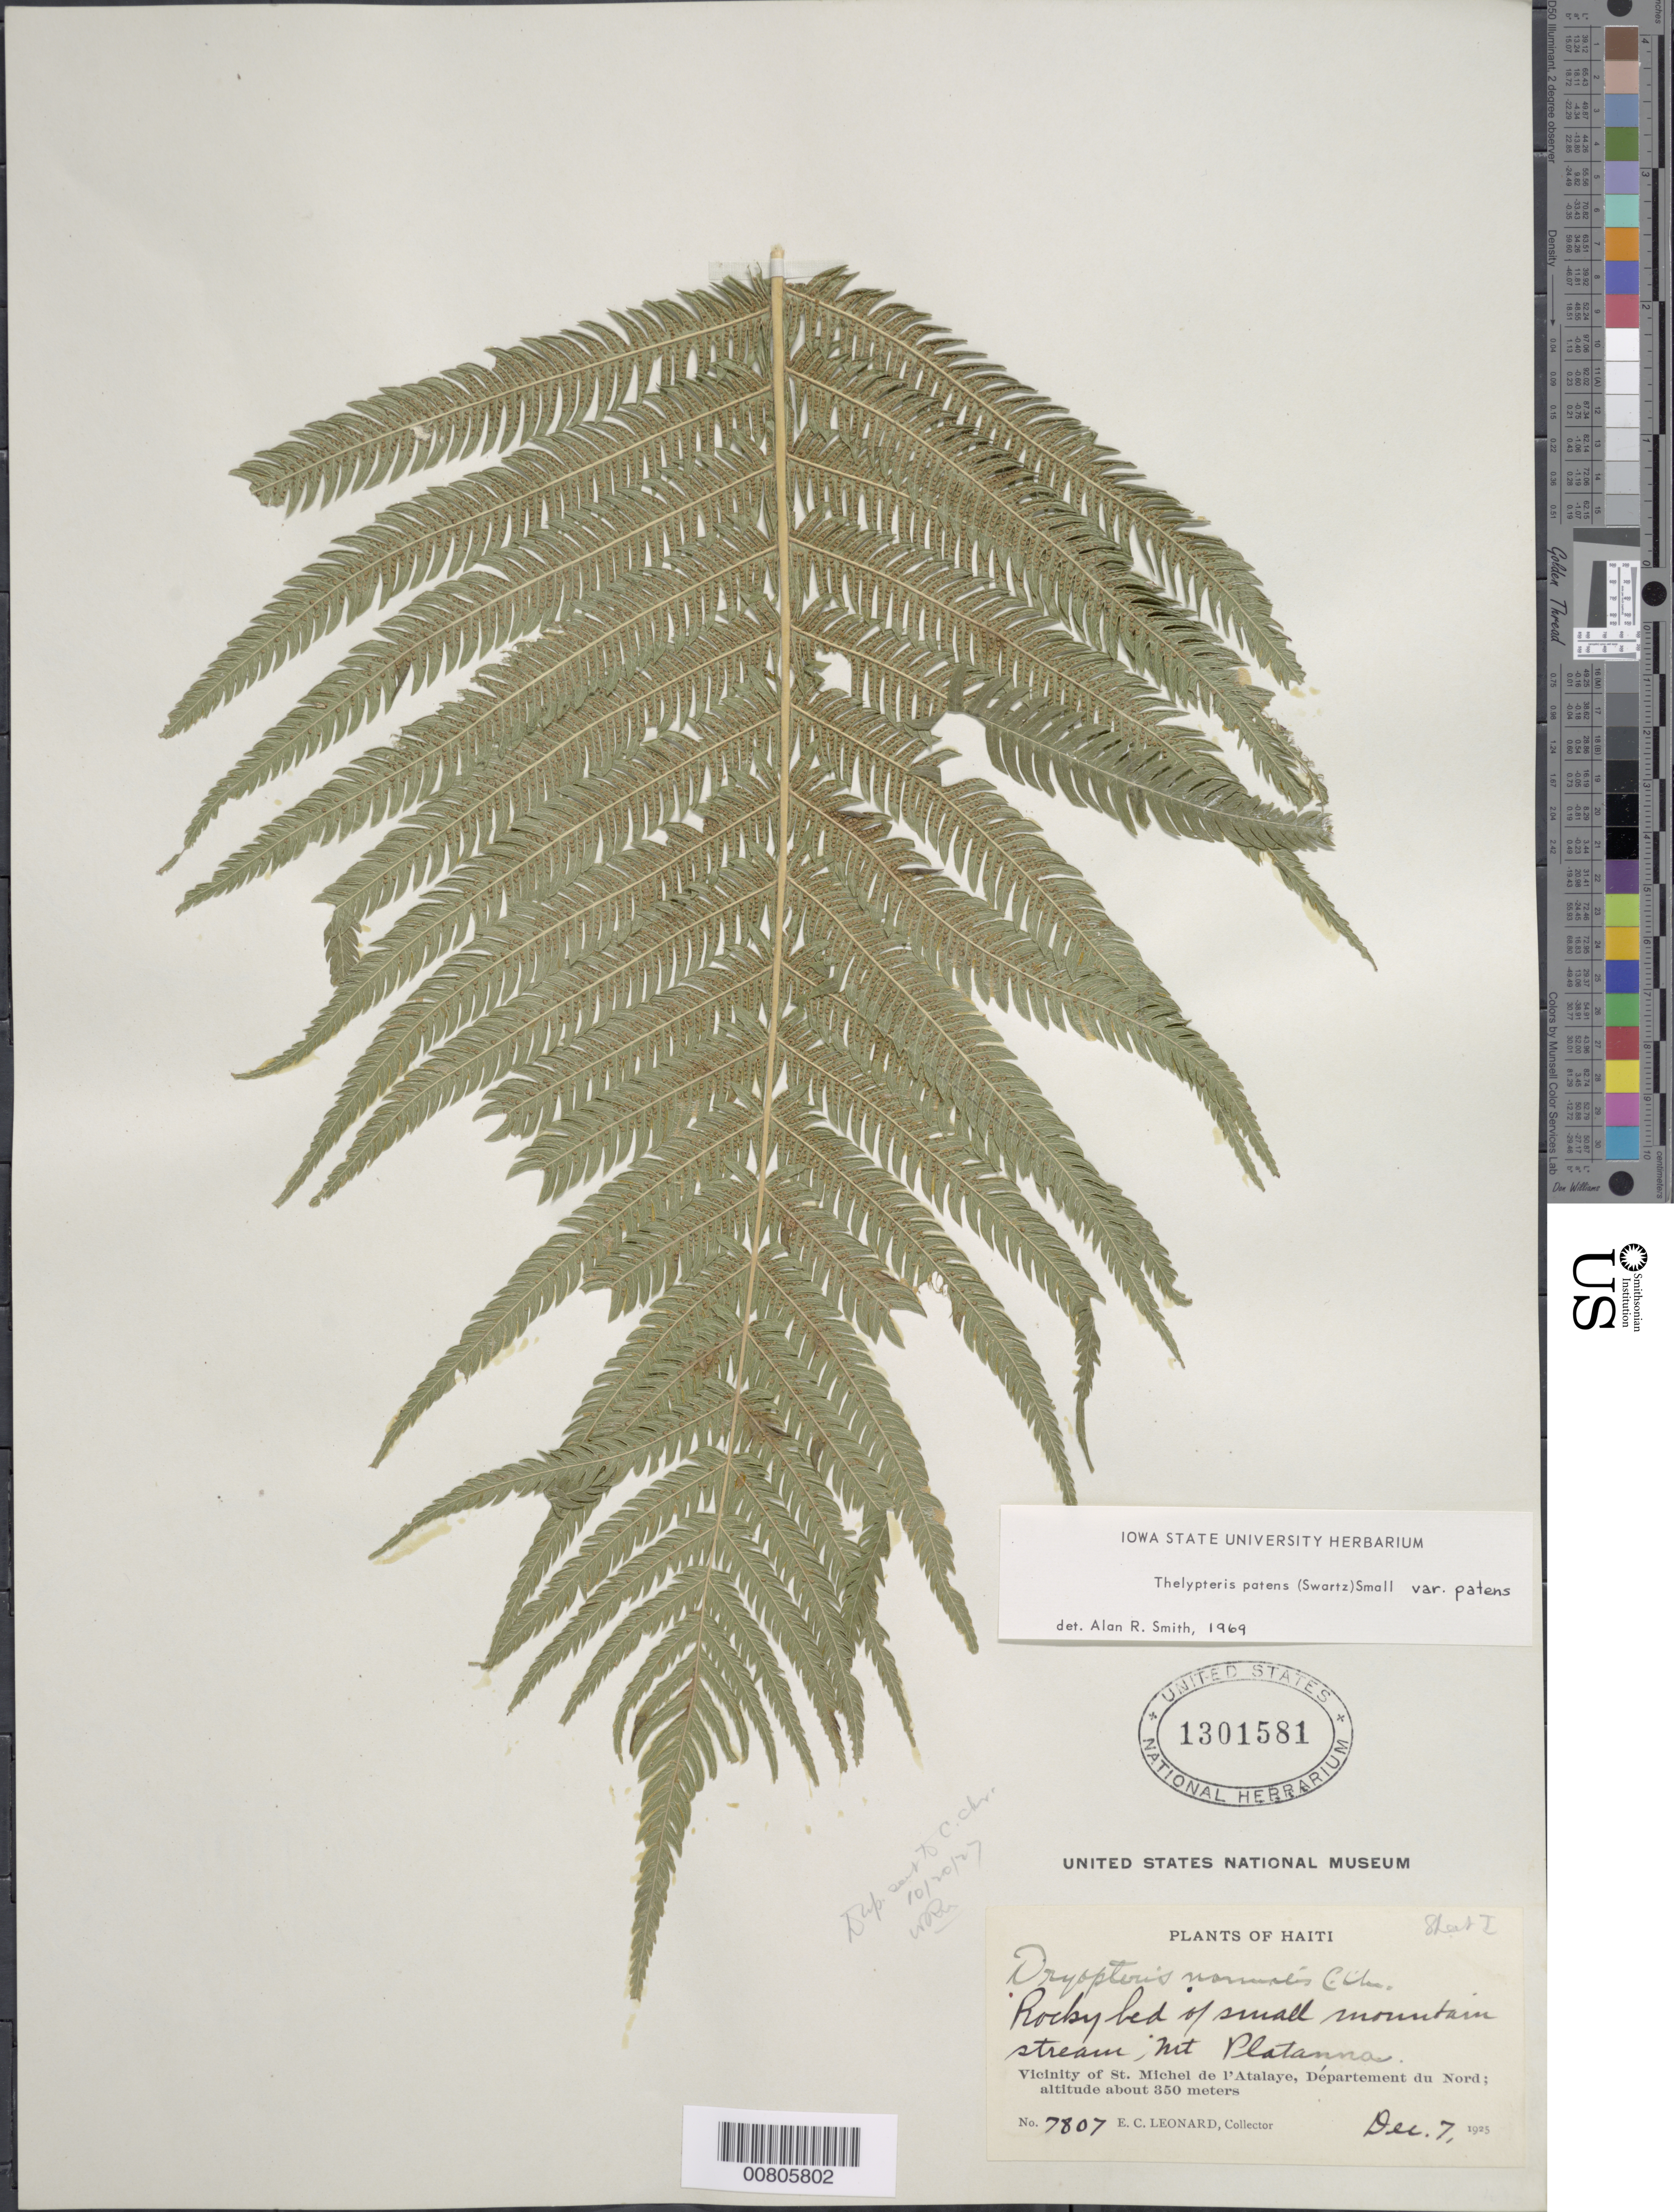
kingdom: Plantae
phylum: Tracheophyta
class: Polypodiopsida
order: Polypodiales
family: Thelypteridaceae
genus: Christella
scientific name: Christella patens var. patens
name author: (Sw.) Holttum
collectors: E. C. Leonard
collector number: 7807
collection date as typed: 07 Dec 1925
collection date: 1925-12-07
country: Haiti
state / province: Nord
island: Hispaniola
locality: Ste. Michel de l'Atalaye vicinity, Mt. Plantanna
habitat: Rocky bed of small mountain stream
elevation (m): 350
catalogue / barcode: US 1301581